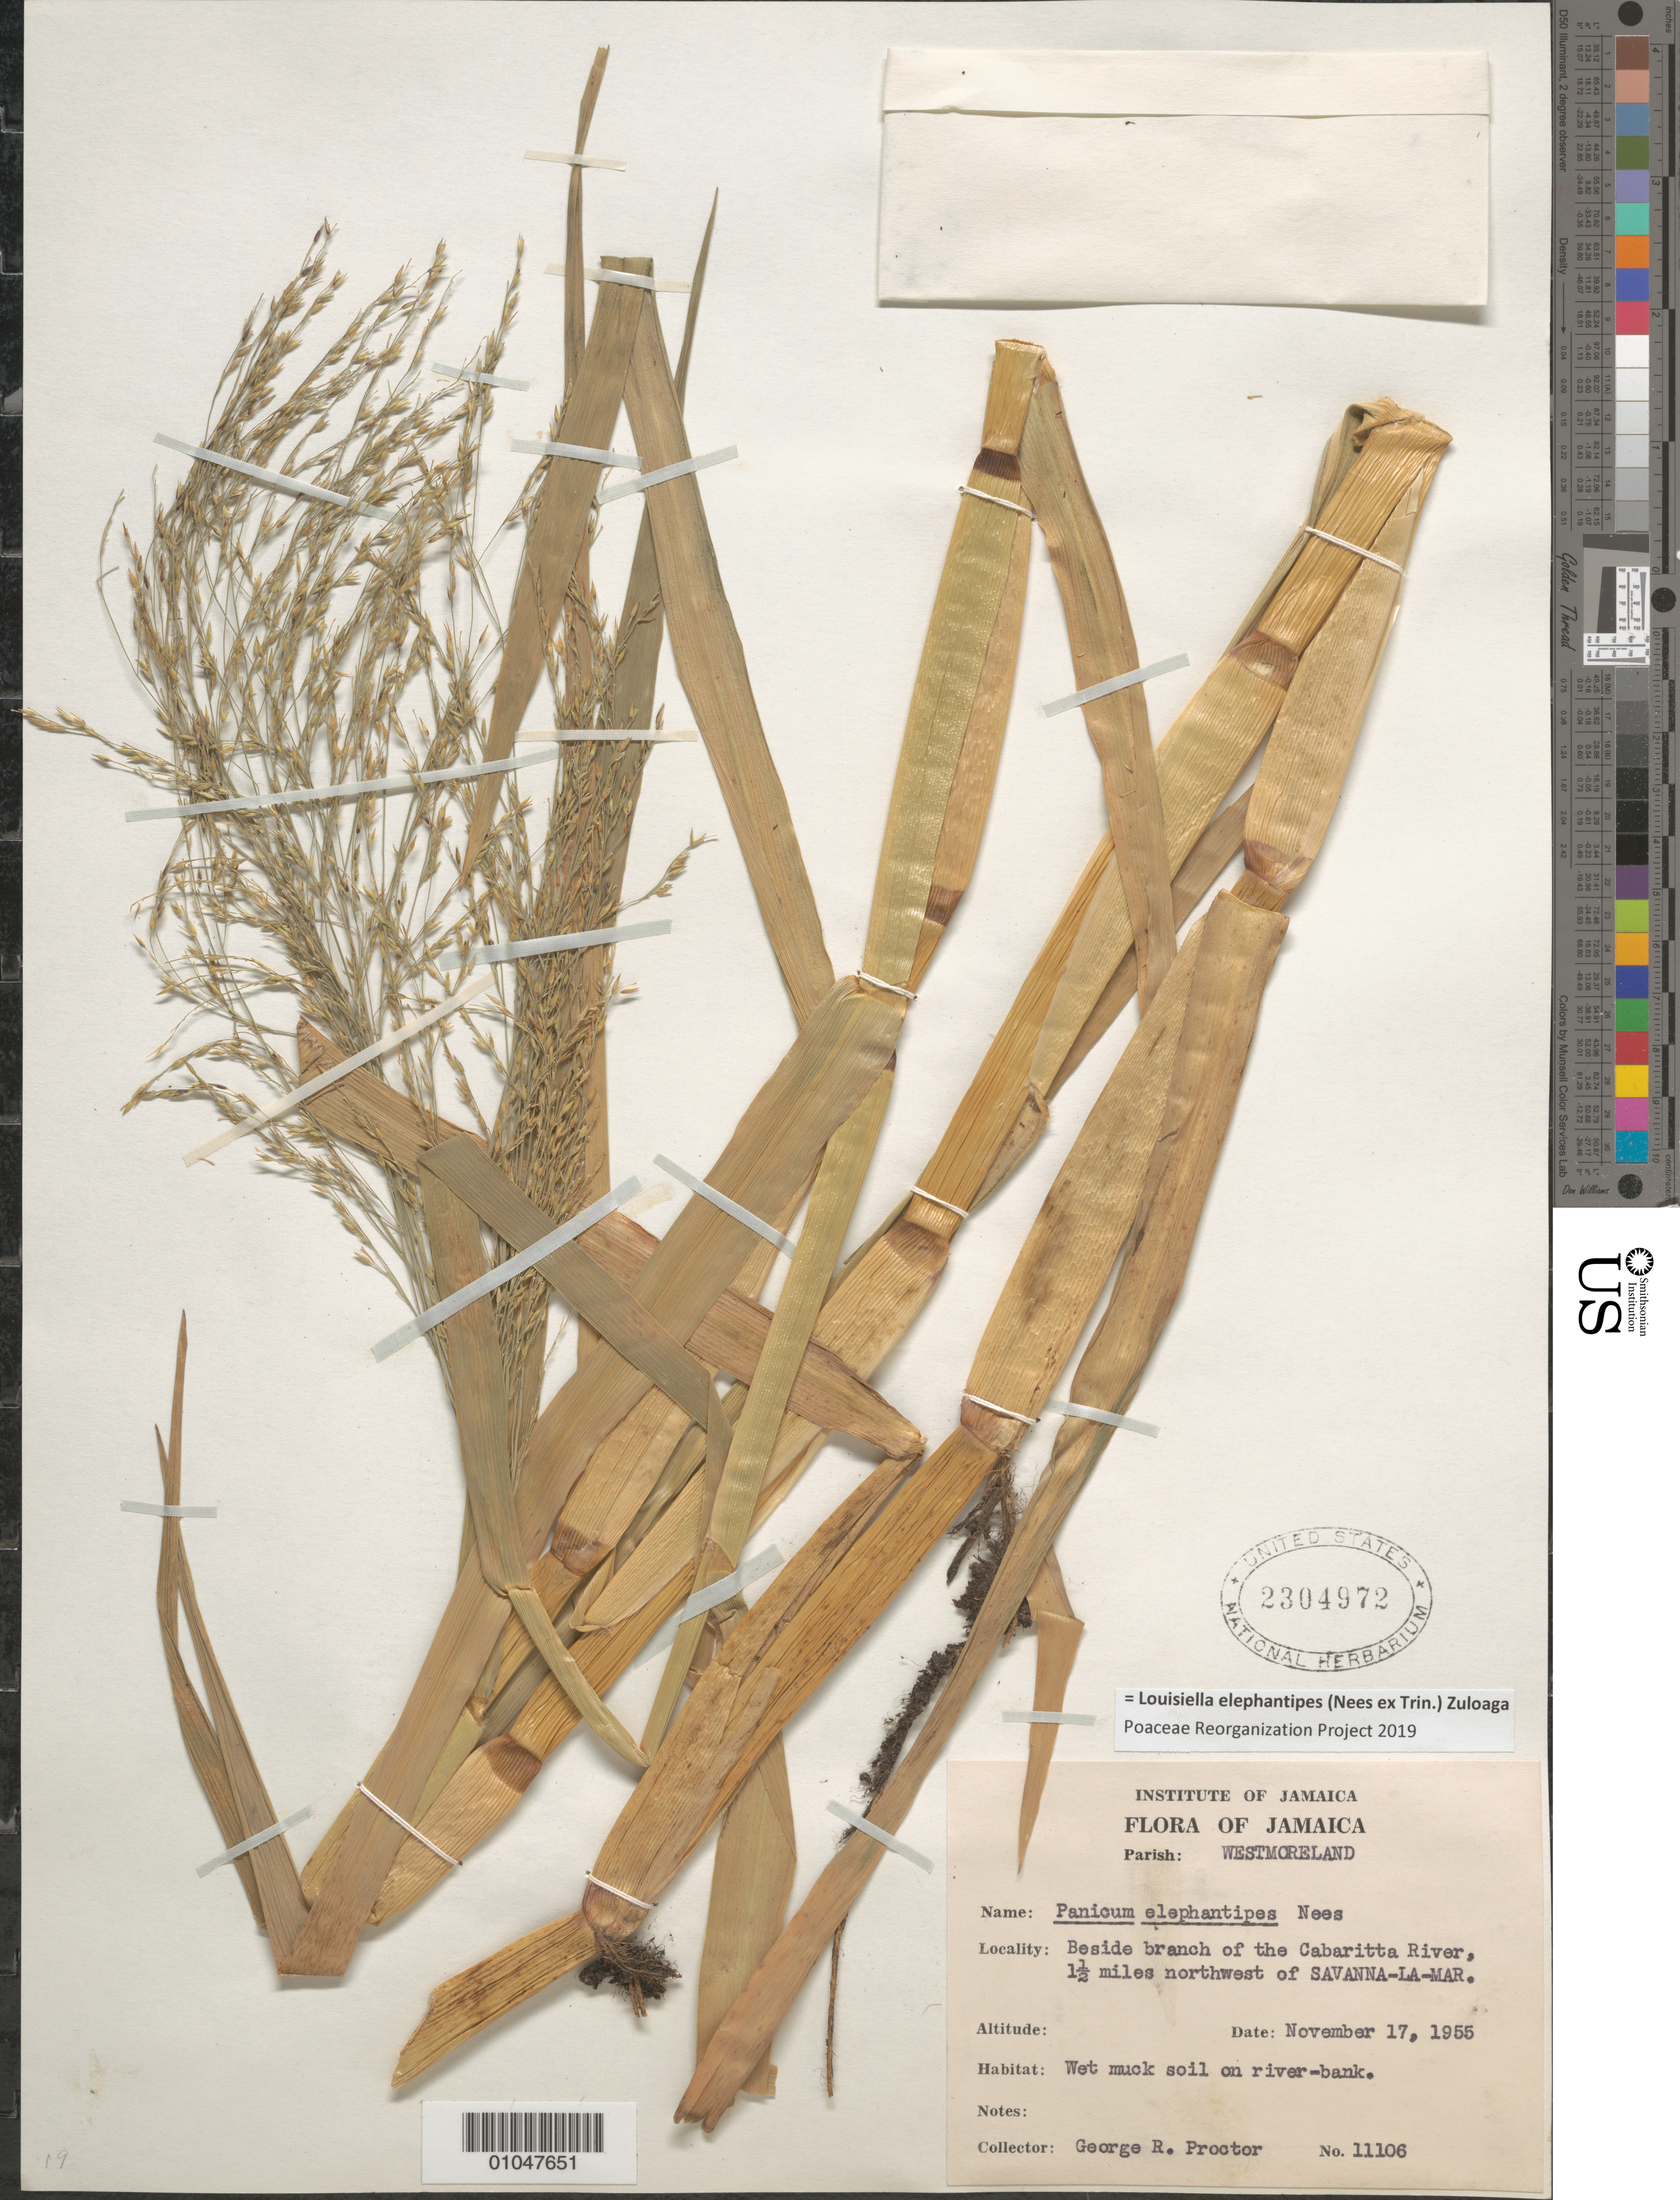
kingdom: Plantae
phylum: Tracheophyta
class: Liliopsida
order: Poales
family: Poaceae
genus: Louisiella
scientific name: Louisiella elephantipes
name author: (Nees ex Trin.) Zuloaga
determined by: Poaceae Reorganization Project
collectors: G. R. Proctor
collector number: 11106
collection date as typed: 17 Nov 1955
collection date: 1955-11-17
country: Jamaica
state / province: Westmoreland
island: Jamaica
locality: Beside branch of the Cabaritta River, 1.5 m NW of Savanna-La-Mar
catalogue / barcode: US 2304972